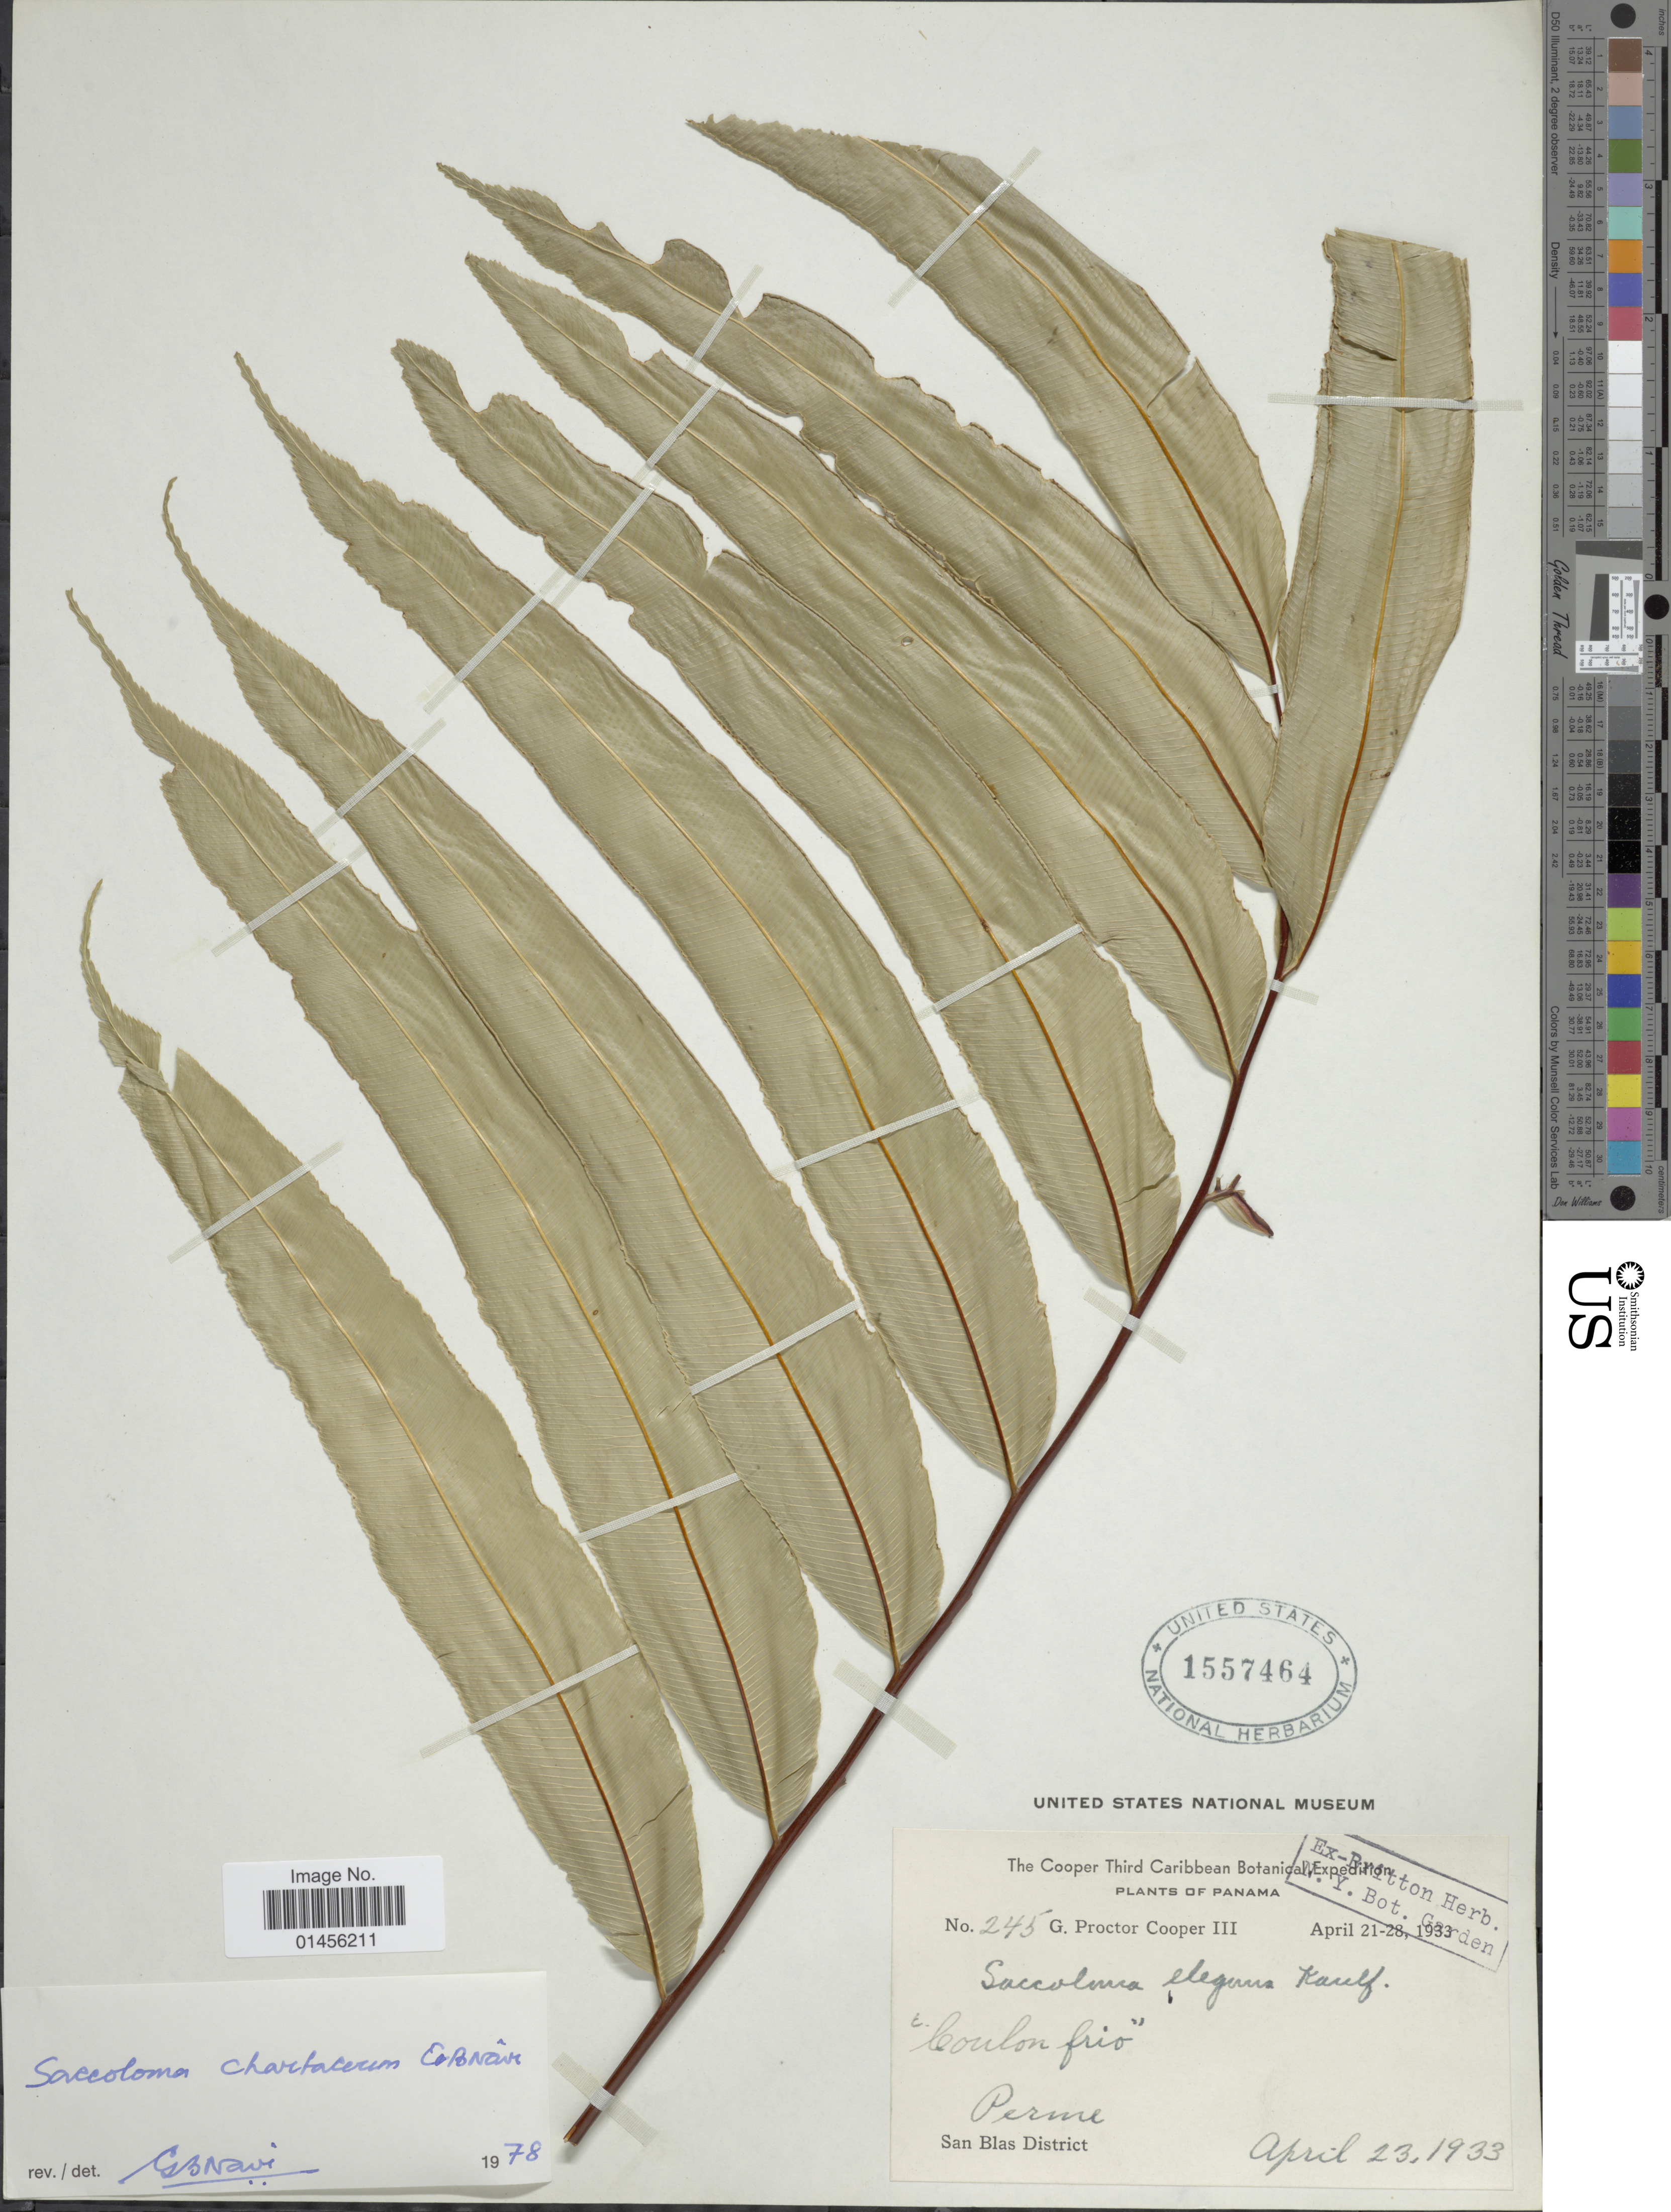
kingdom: Plantae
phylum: Tracheophyta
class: Polypodiopsida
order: Polypodiales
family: Saccolomataceae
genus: Saccoloma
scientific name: Saccoloma elegans subsp. chartaceum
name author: Cremers & K.U. Kramer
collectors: G. Cooper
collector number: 245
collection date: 1933-04-23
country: Panama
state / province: Kuna Yala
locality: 'Coulon frio', Perme, San Blas District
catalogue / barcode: US 1557464